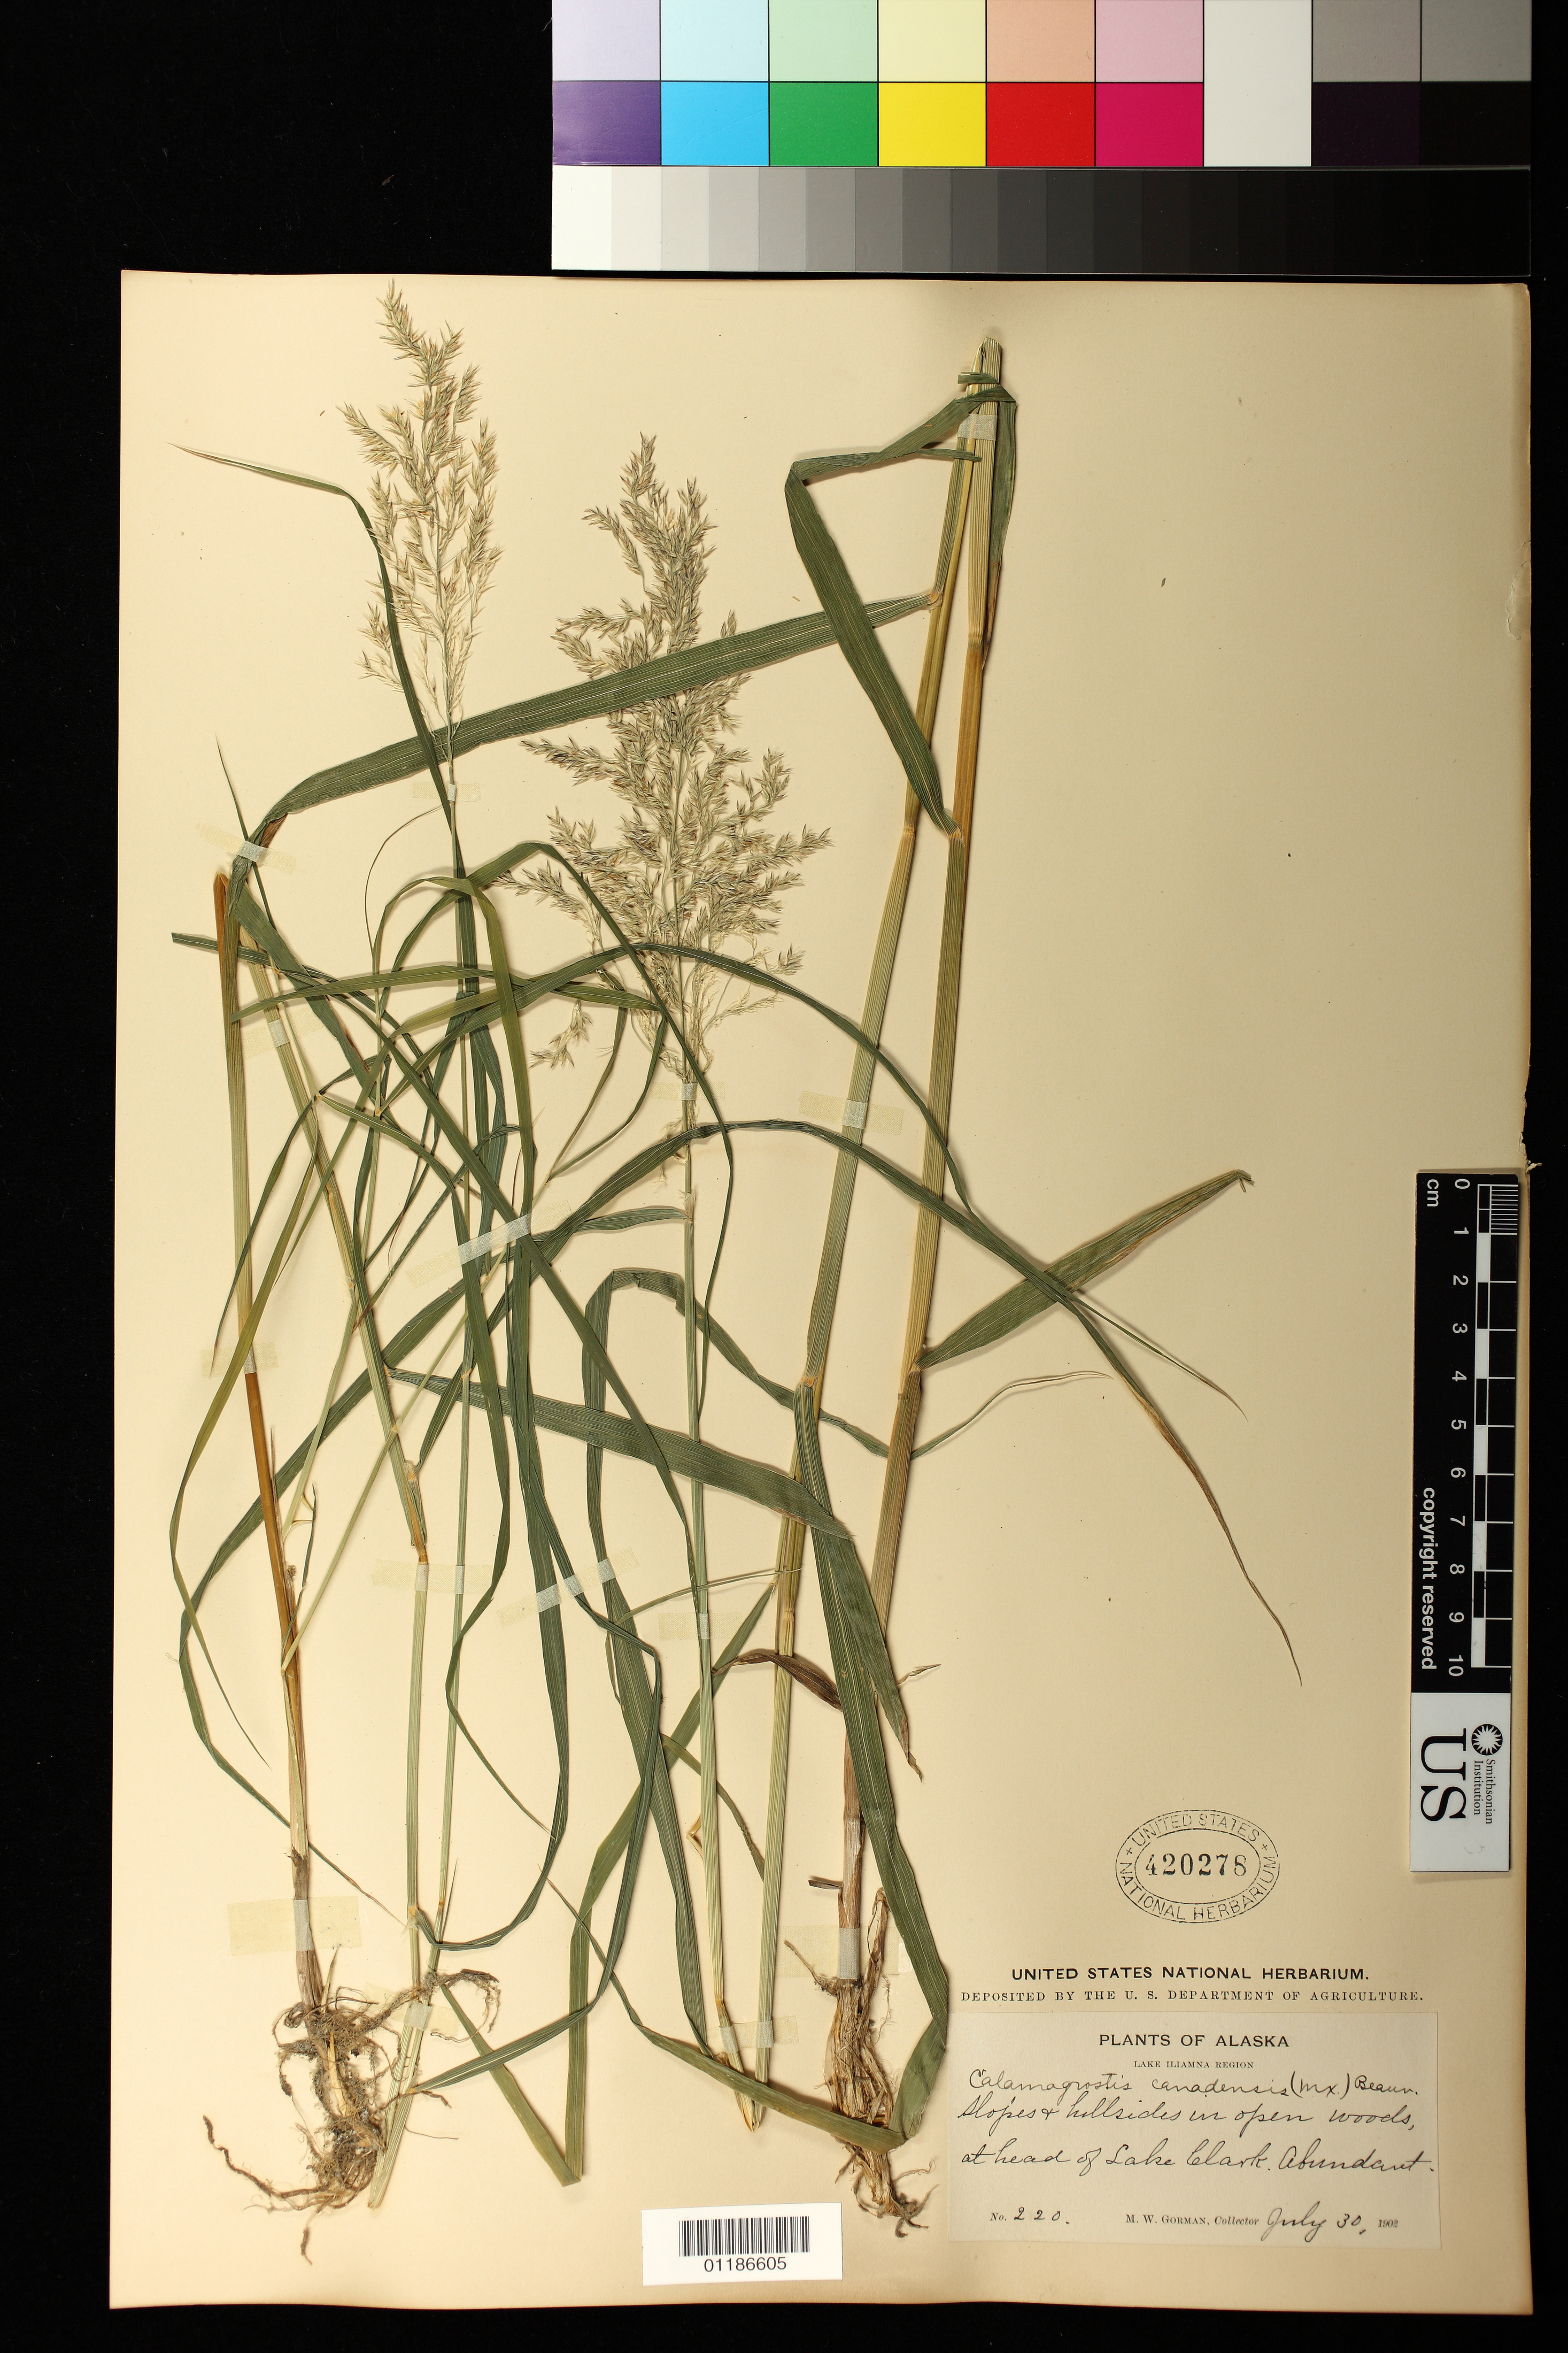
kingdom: Plantae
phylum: Tracheophyta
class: Liliopsida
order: Poales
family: Poaceae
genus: Calamagrostis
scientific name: Calamagrostis canadensis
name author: (Michx.) P. Beauv.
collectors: M. W. Gorman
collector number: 220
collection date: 1902-07-30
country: United States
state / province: Alaska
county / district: Lake and Peninsula Borough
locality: Slopes and hillsides in open woods, at head of Lake Clark.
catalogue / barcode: US 420278